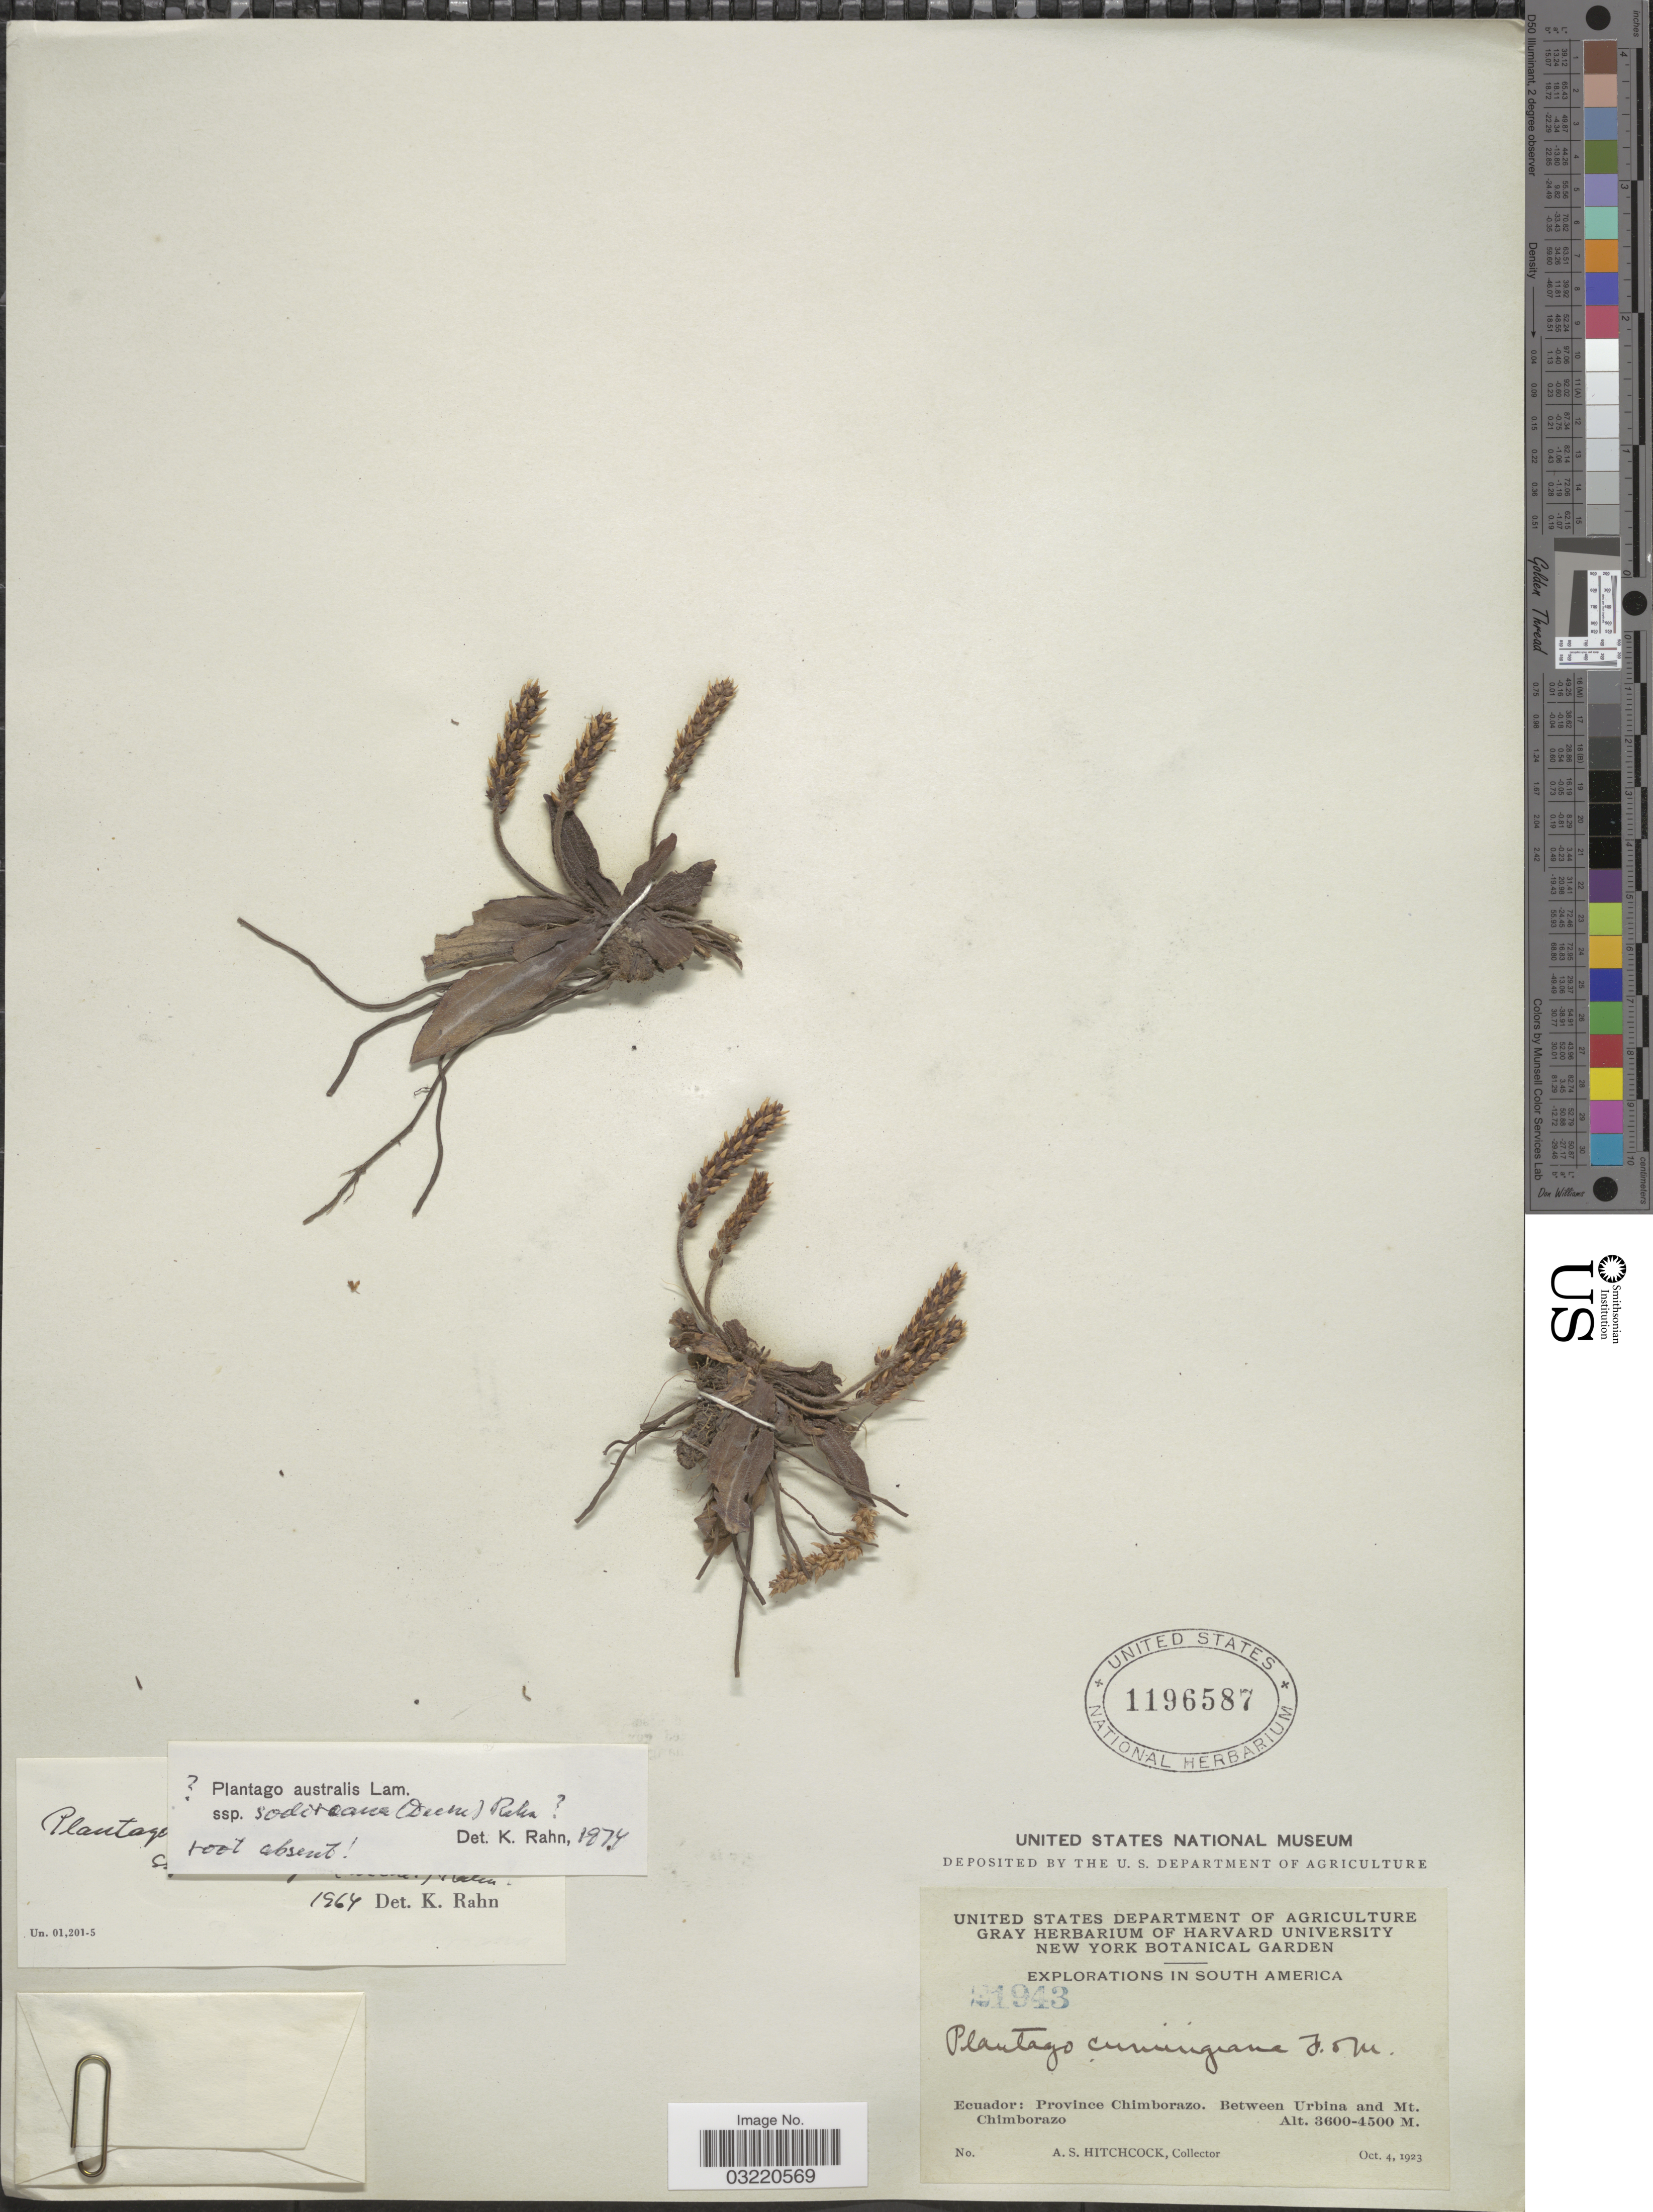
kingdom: Plantae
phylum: Tracheophyta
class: Magnoliopsida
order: Lamiales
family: Plantaginaceae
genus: Plantago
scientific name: Plantago australis subsp. sodiroana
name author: (Pilg.) Rahn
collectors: A. S. Hitchcock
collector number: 131943*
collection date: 1923-10-04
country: Ecuador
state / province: Chimborazo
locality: Between Urbina and Mt. Chimborazo.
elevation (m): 3600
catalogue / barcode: US 1196587